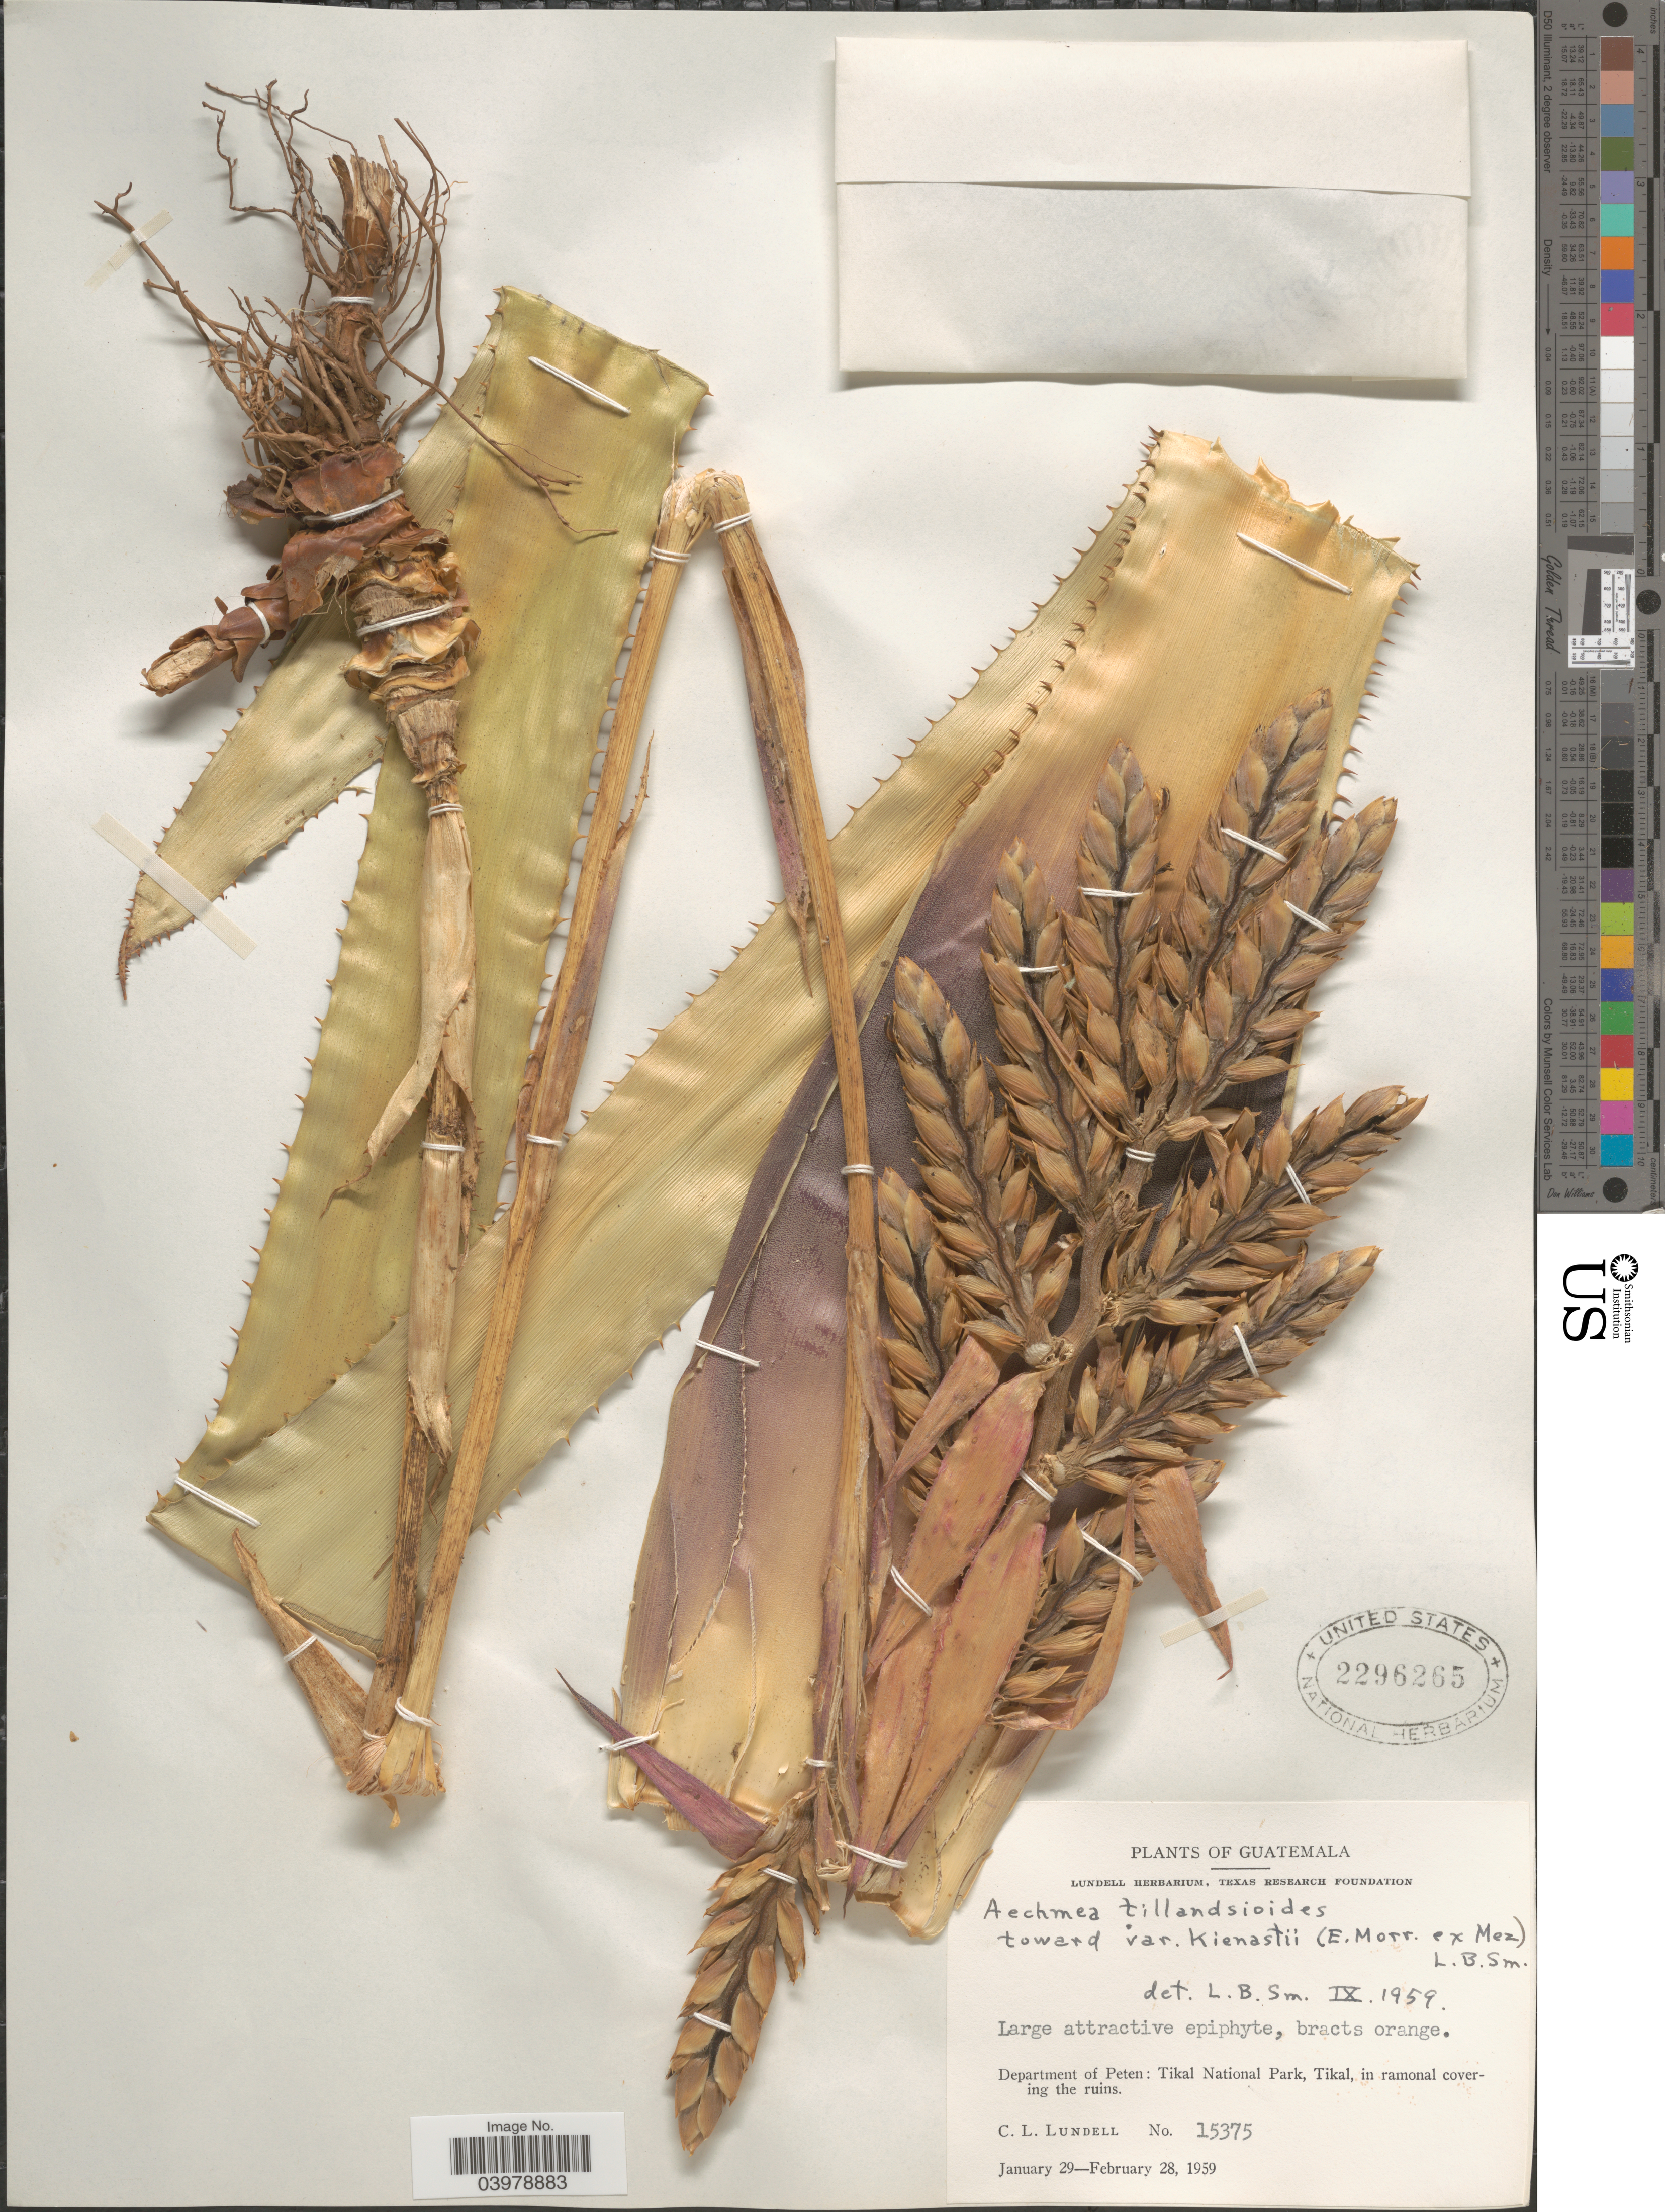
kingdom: Plantae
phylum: Tracheophyta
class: Liliopsida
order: Poales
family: Bromeliaceae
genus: Aechmea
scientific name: Aechmea tillandsioides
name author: (Mart. ex Schult. & Schult. f.) Baker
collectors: C. L. Lundell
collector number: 15375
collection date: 1959-01-29/1959-02-28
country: Guatemala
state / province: El Peten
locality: Department of Peten: Tikal National Park, Tikal.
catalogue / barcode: US 2296265